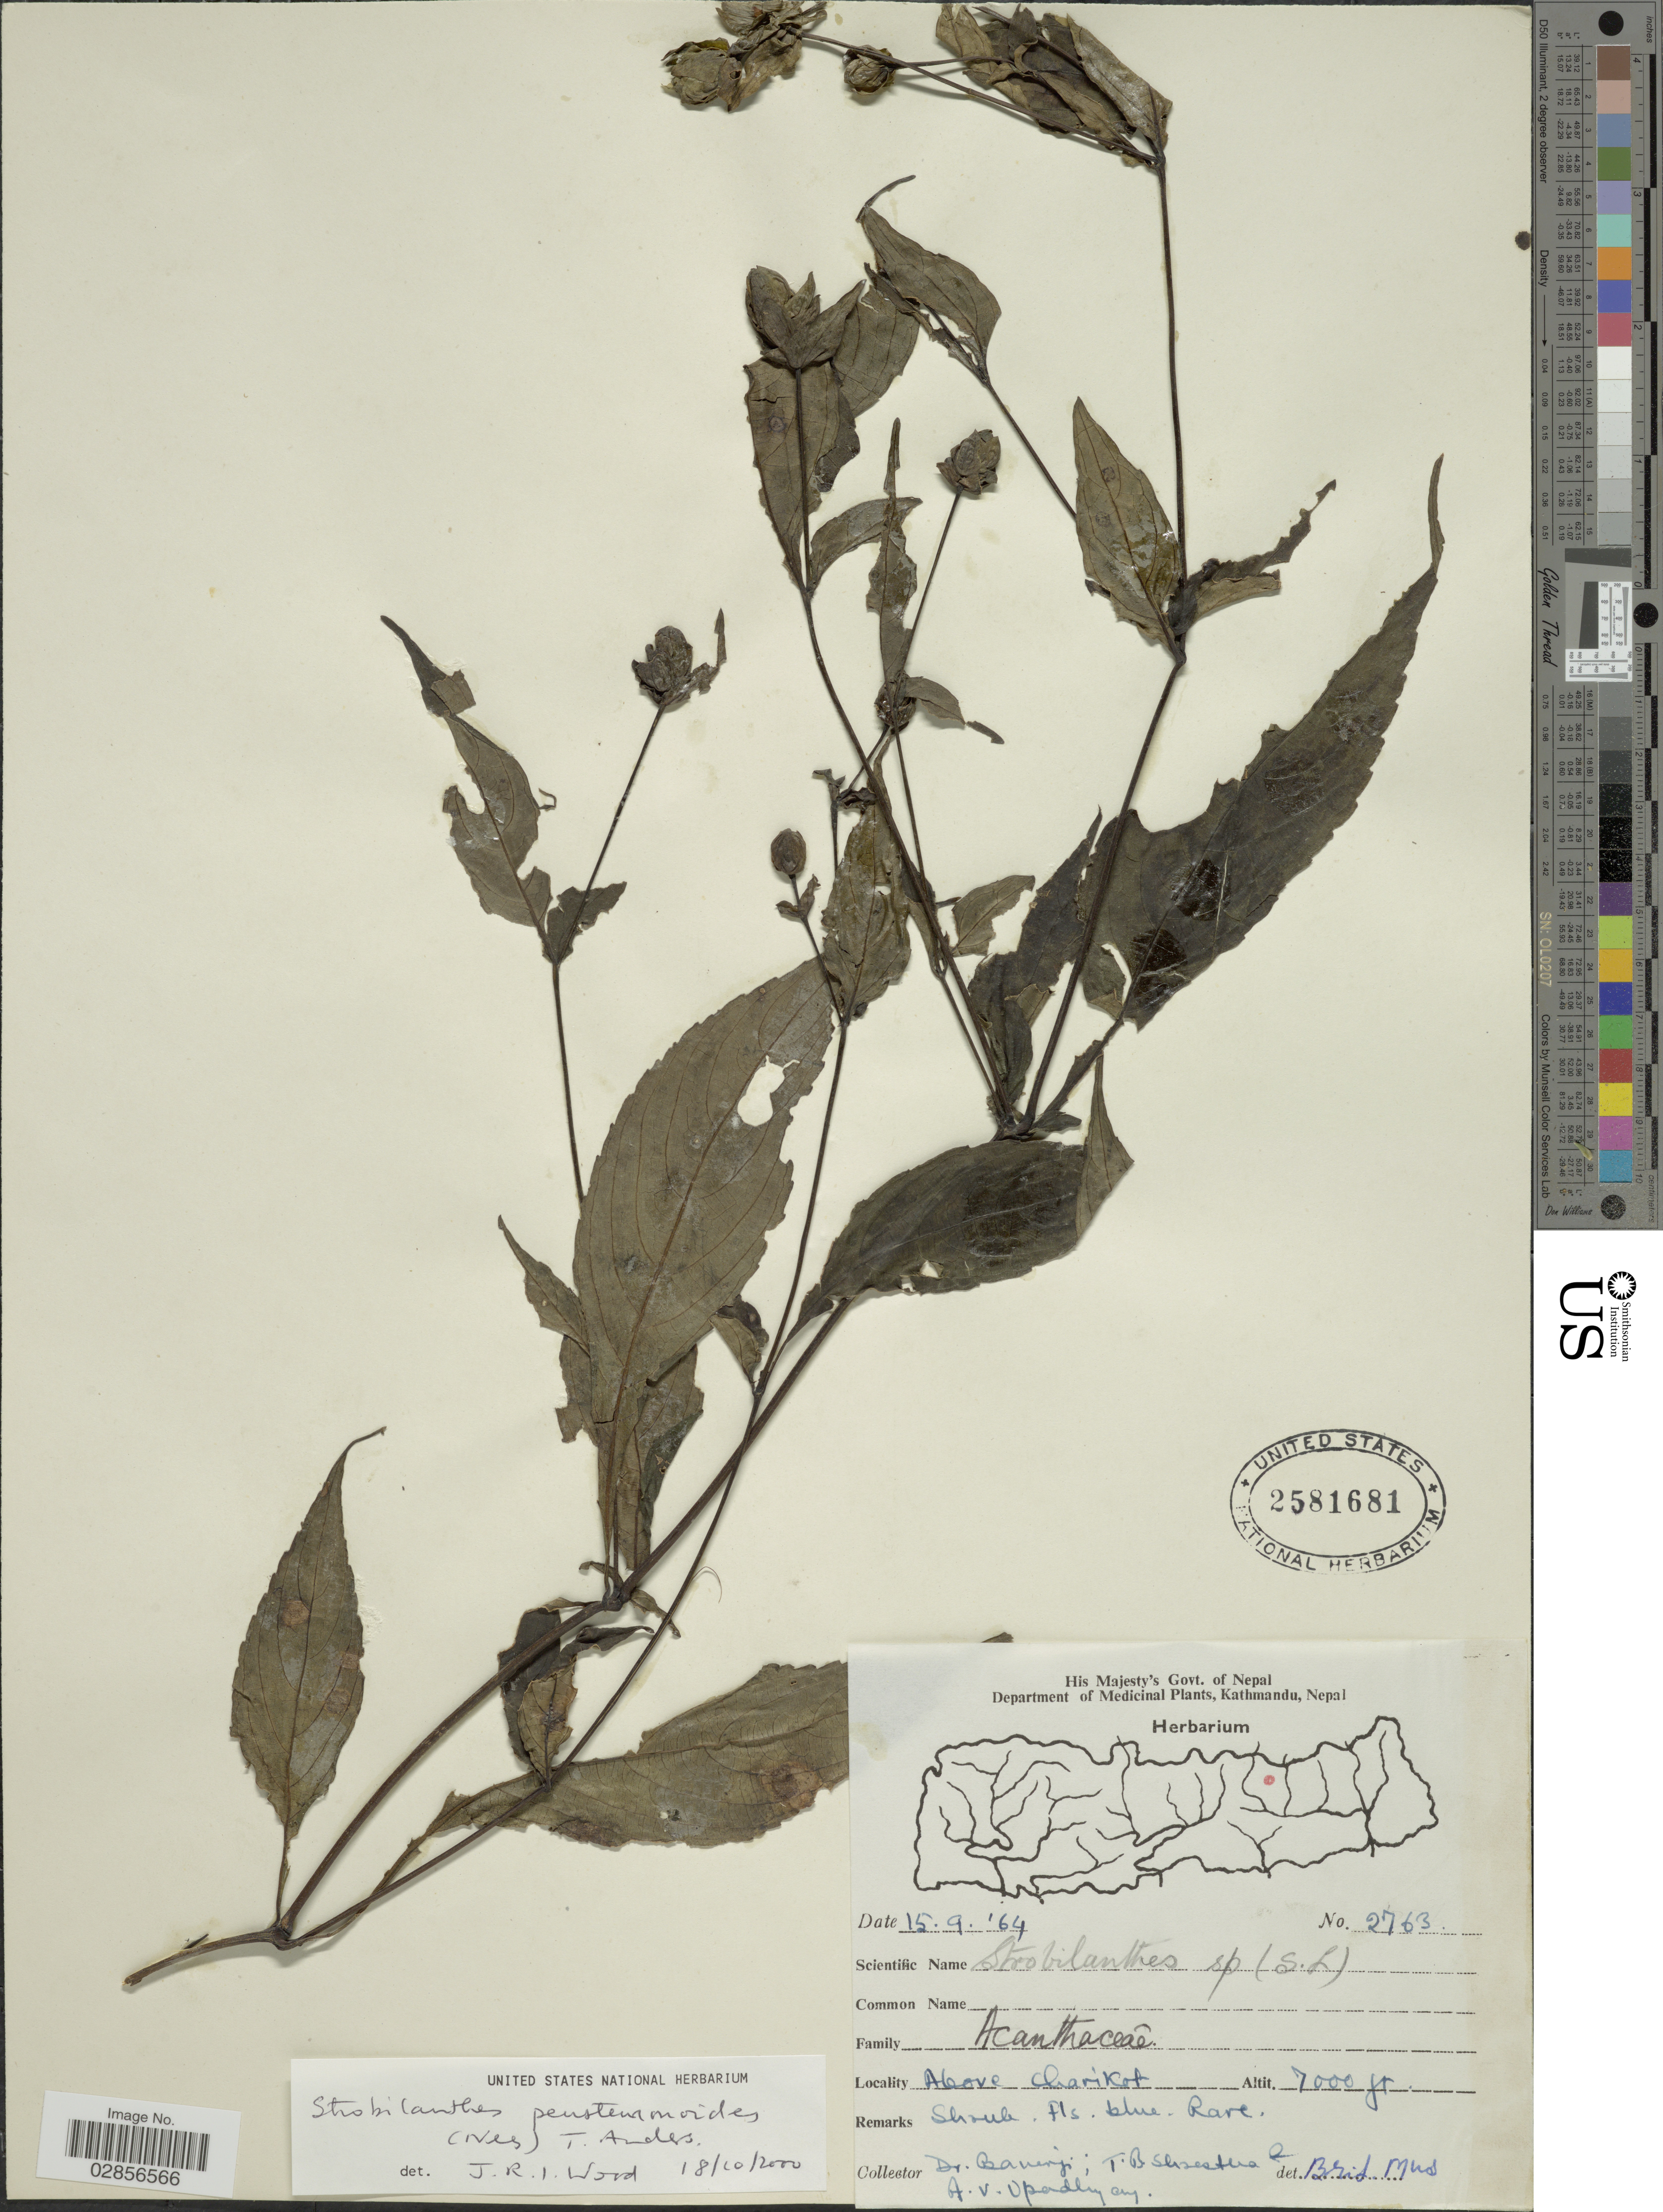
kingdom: Plantae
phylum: Tracheophyta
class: Magnoliopsida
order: Lamiales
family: Acanthaceae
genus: Strobilanthes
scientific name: Strobilanthes pentstemonoides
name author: (Nees) T. Anderson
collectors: -. Banerji, T. B. Shrestha & A. V. Upadhyay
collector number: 2763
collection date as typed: Transcribed d/m/y: 15/9/64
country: Nepal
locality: Above Charikot.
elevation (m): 2134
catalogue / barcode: US 2581681